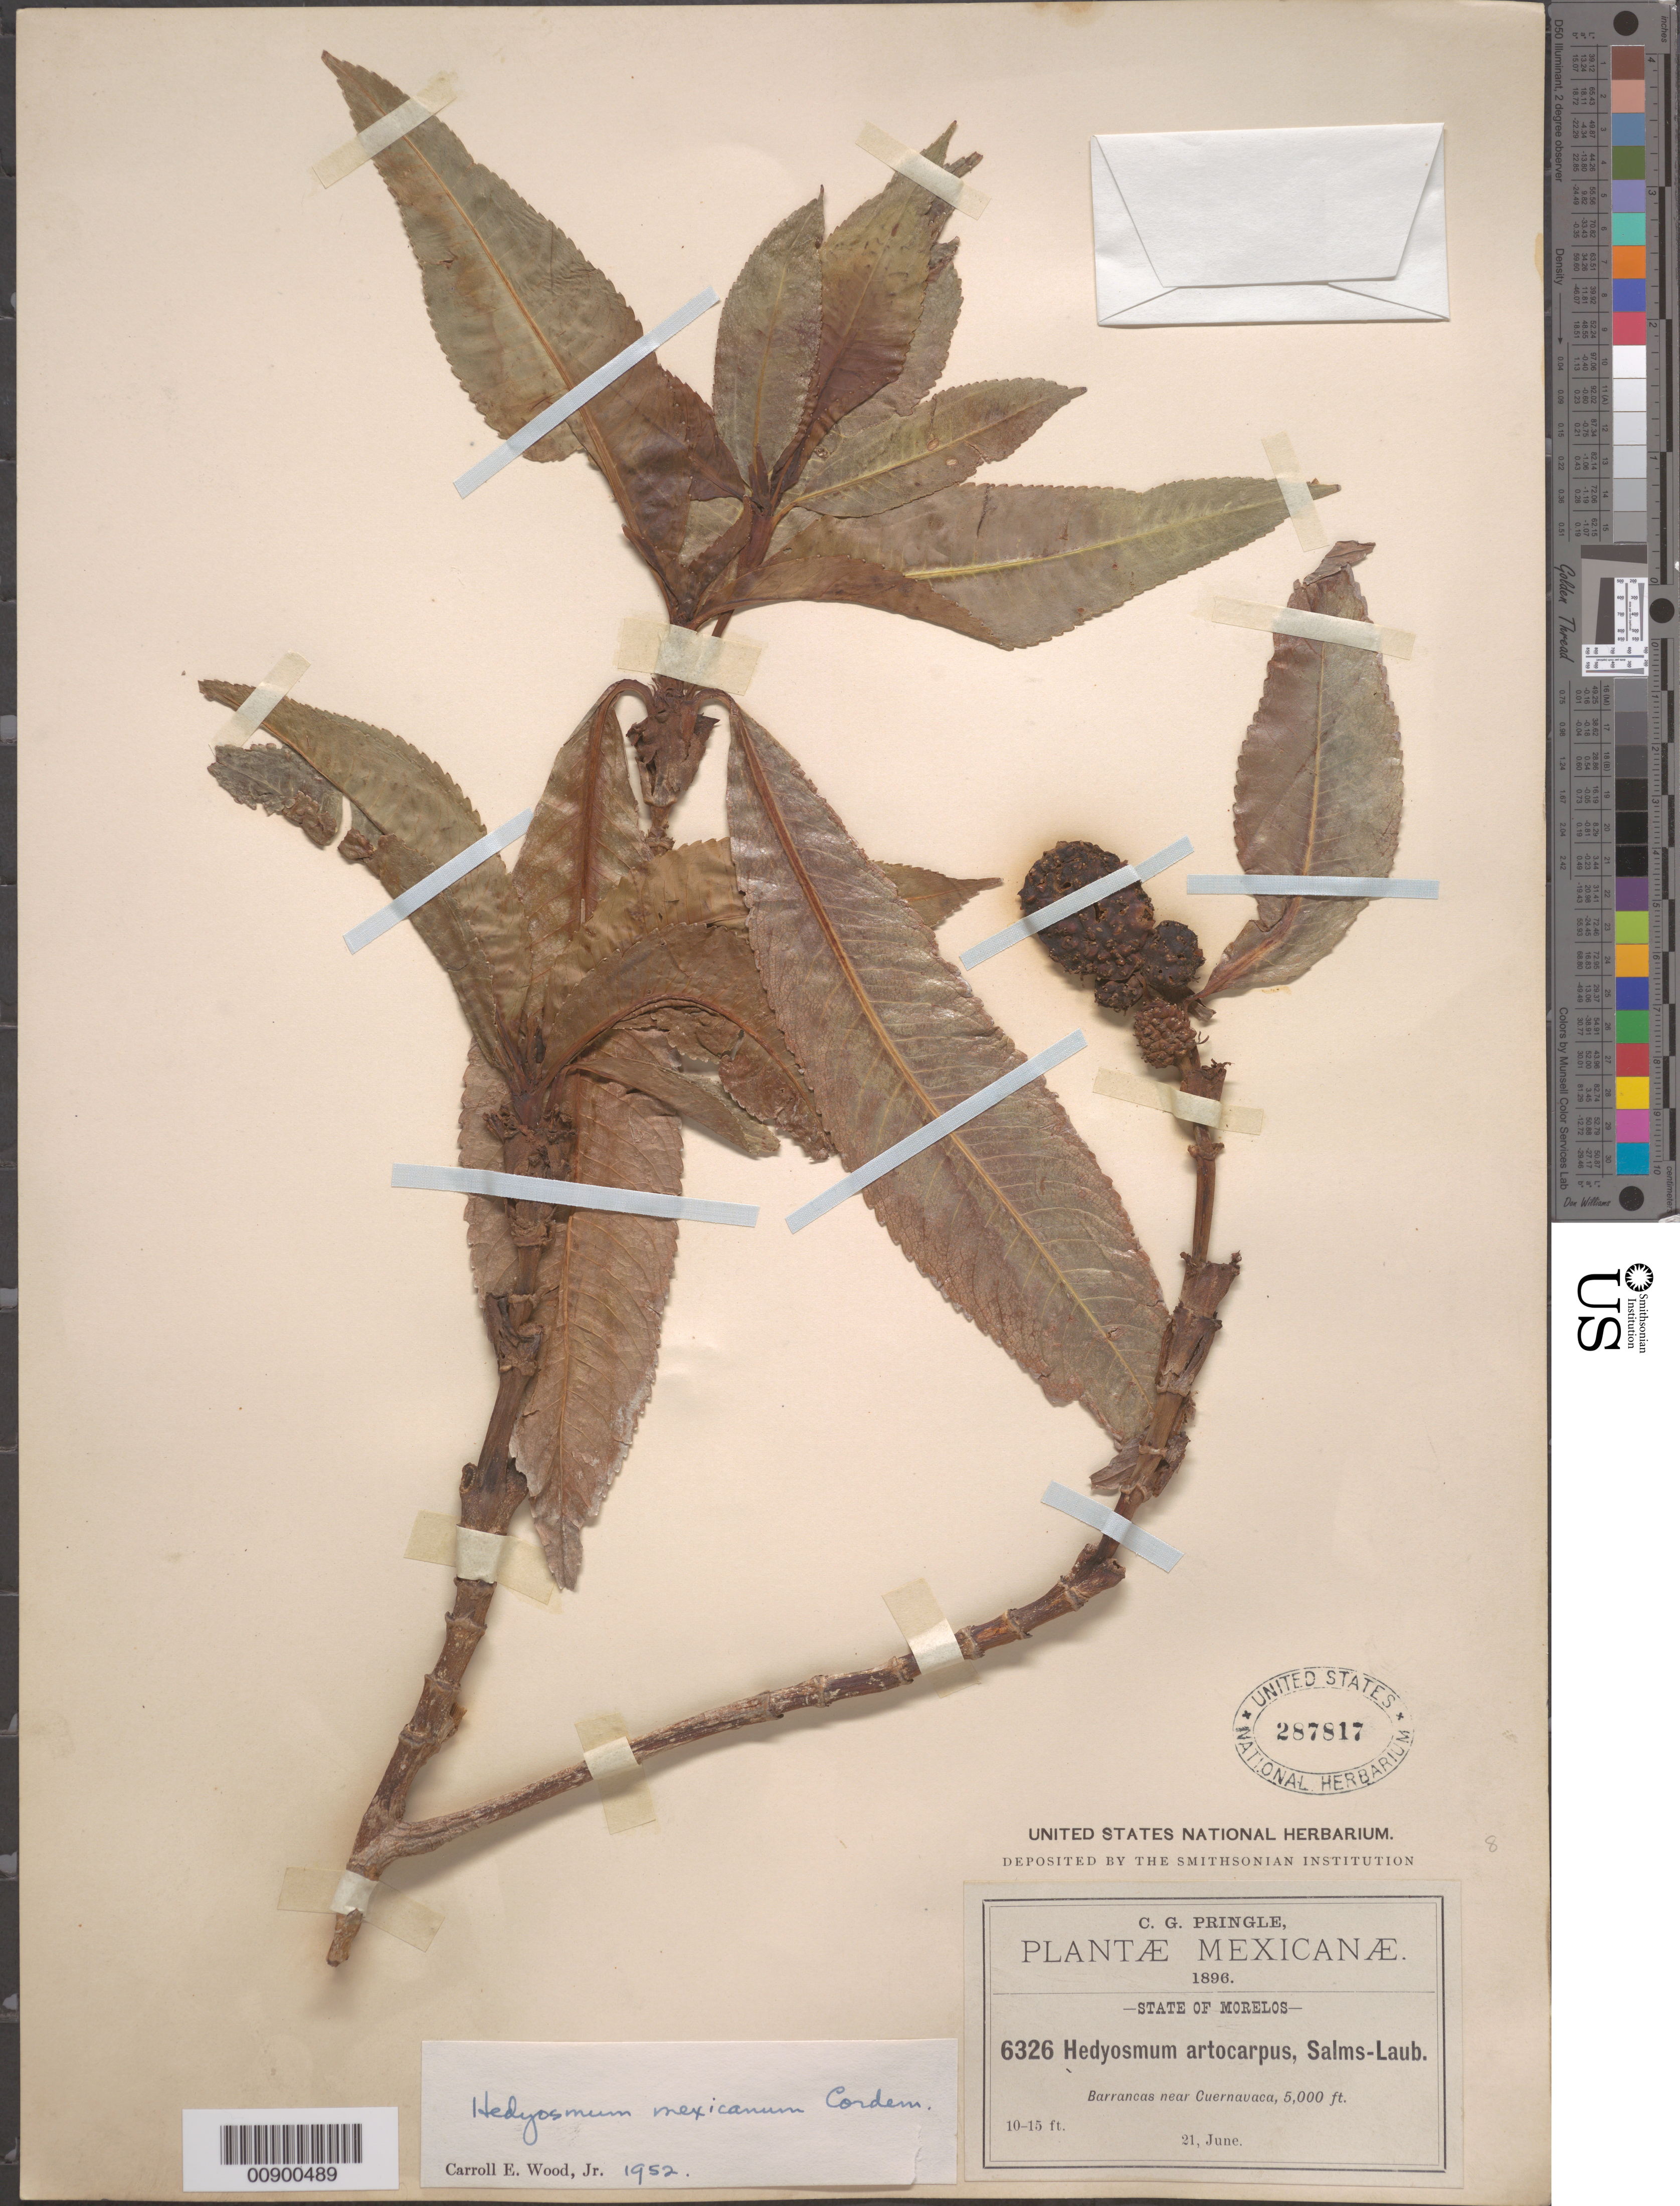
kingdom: Plantae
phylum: Tracheophyta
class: Magnoliopsida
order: Chloranthales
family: Chloranthaceae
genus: Hedyosmum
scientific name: Hedyosmum mexicanum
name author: C. Cordem.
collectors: C. G. Pringle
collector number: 6326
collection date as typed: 21 Jun 1896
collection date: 1896-06-21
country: Mexico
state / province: Morelos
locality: Barrancas near Cuernavaca, Morelos.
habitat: Barrancas.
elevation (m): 1524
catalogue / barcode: US 287817